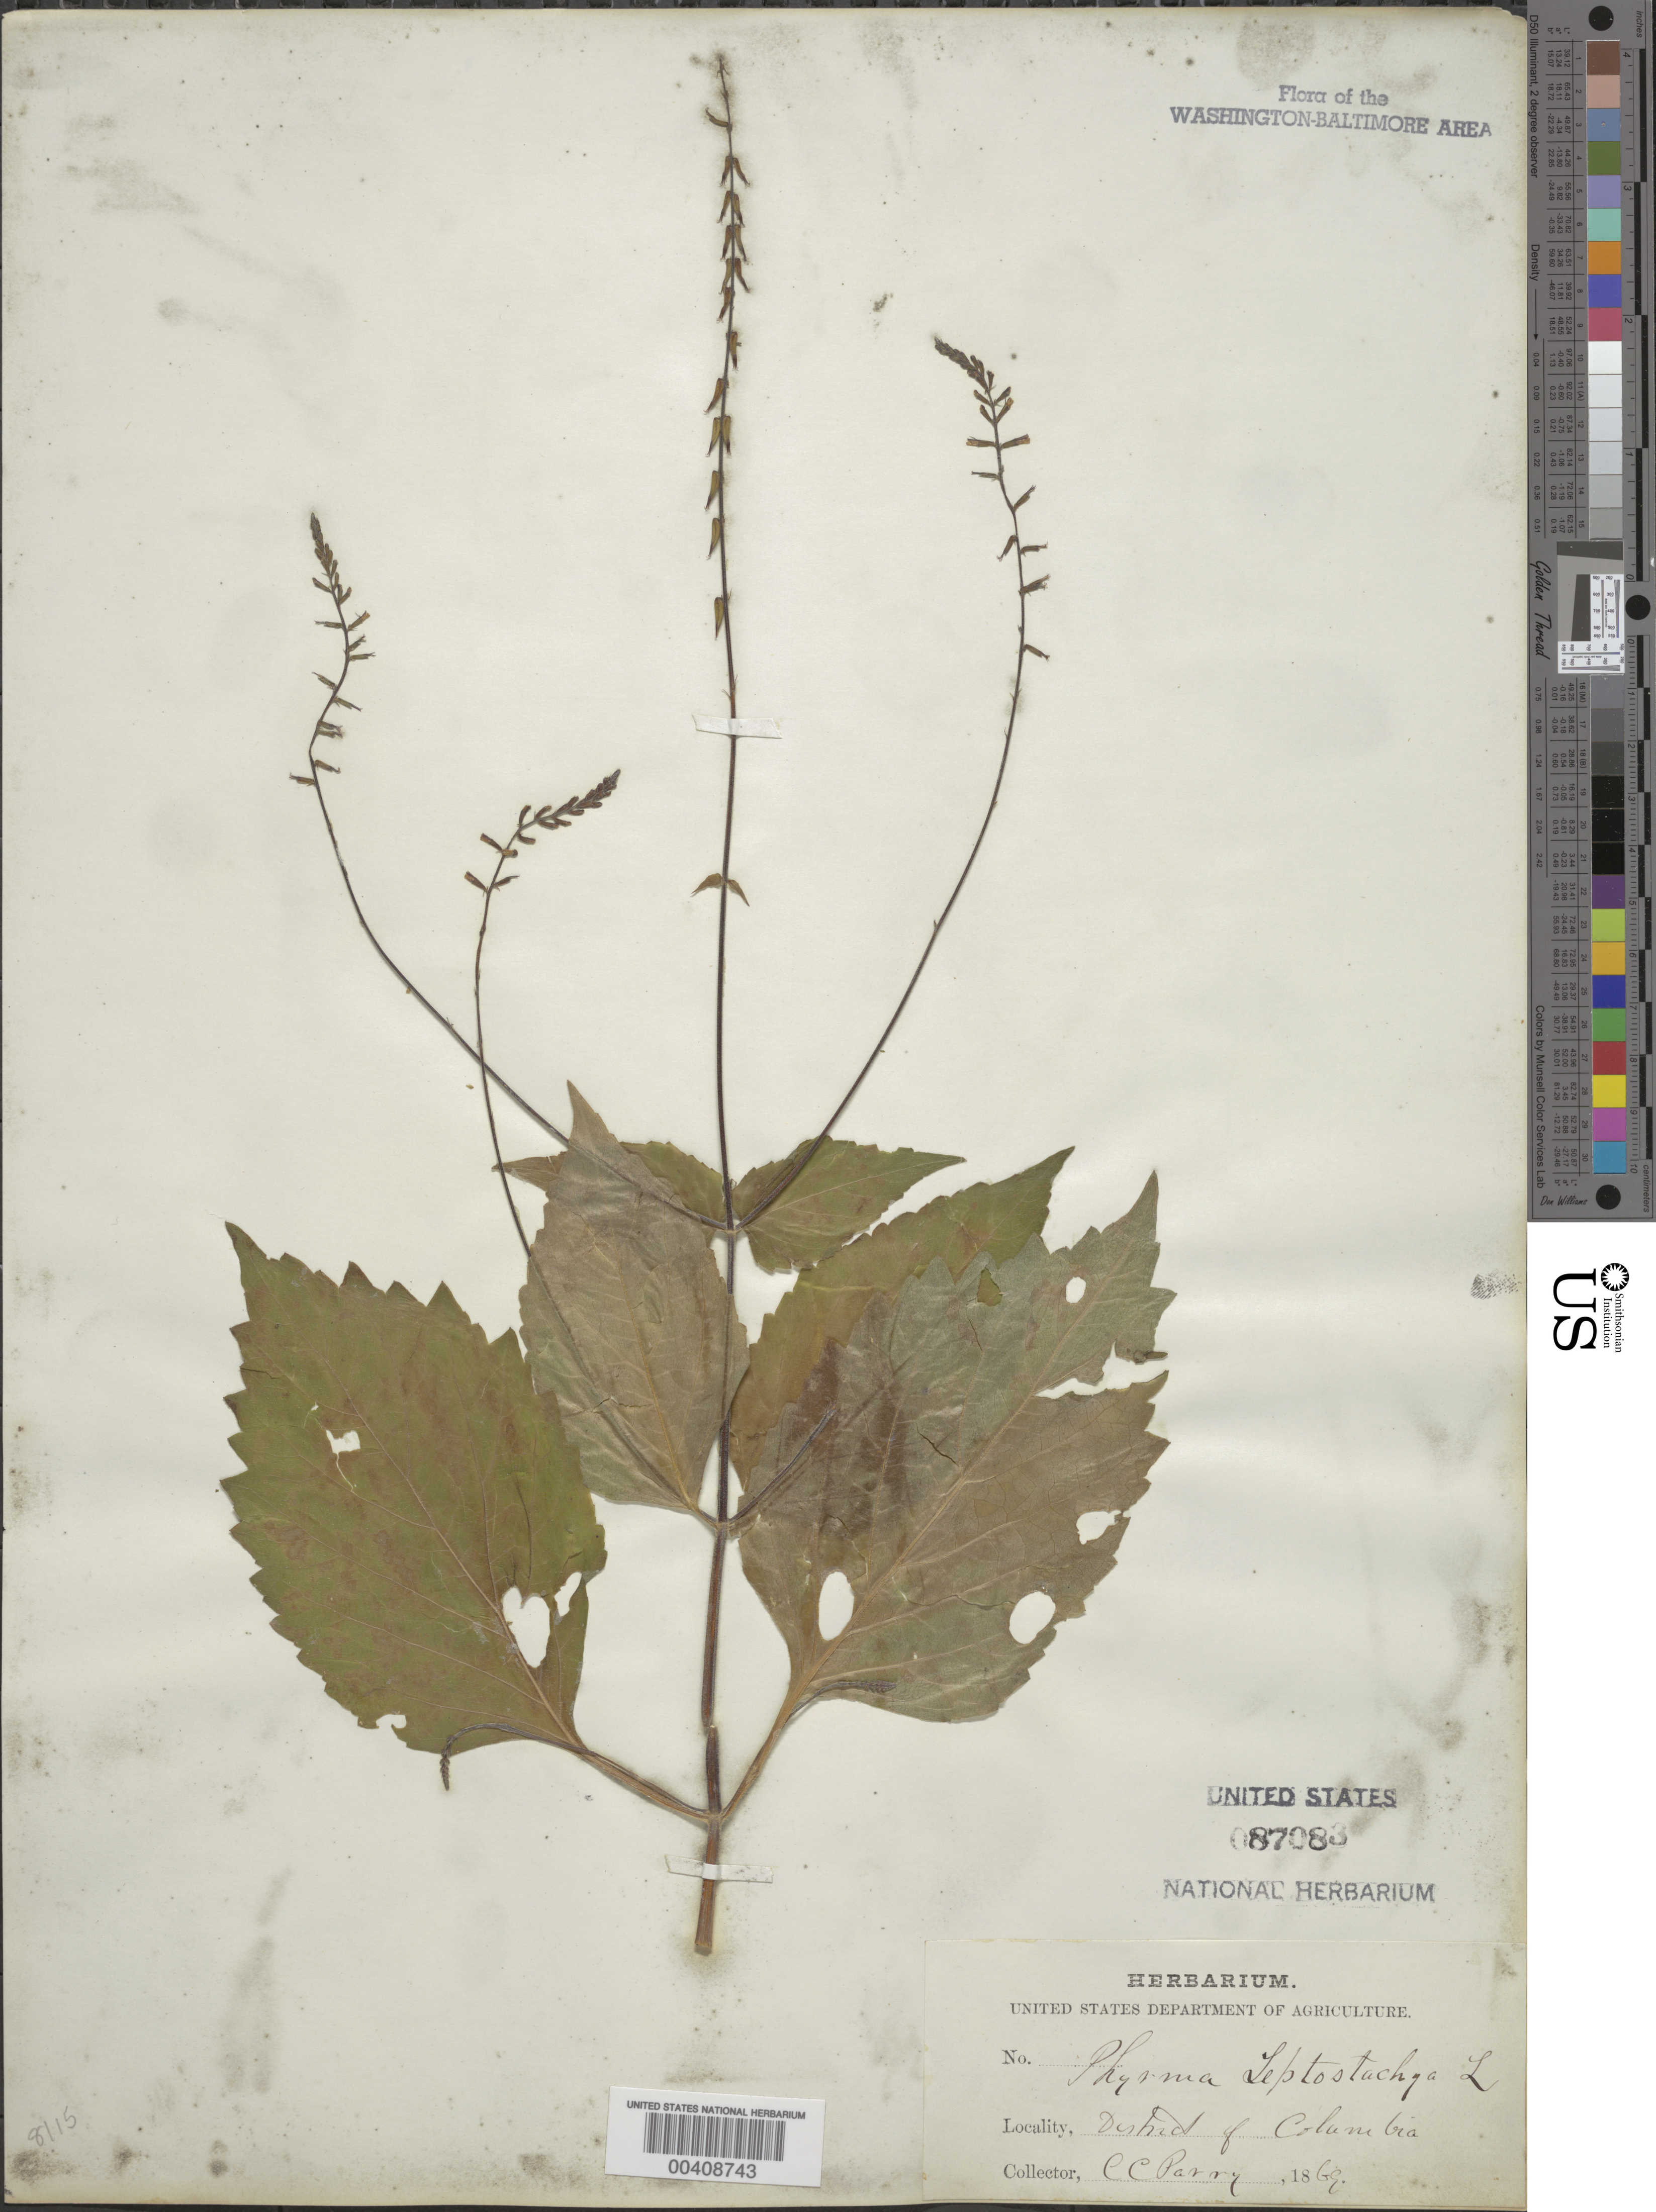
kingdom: Plantae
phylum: Tracheophyta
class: Magnoliopsida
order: Lamiales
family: Phrymaceae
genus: Phryma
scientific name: Phryma leptostachya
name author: L.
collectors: C. C. Parry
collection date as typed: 1869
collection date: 1869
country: United States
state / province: District of Columbia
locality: Washington DC area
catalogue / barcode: US 87083